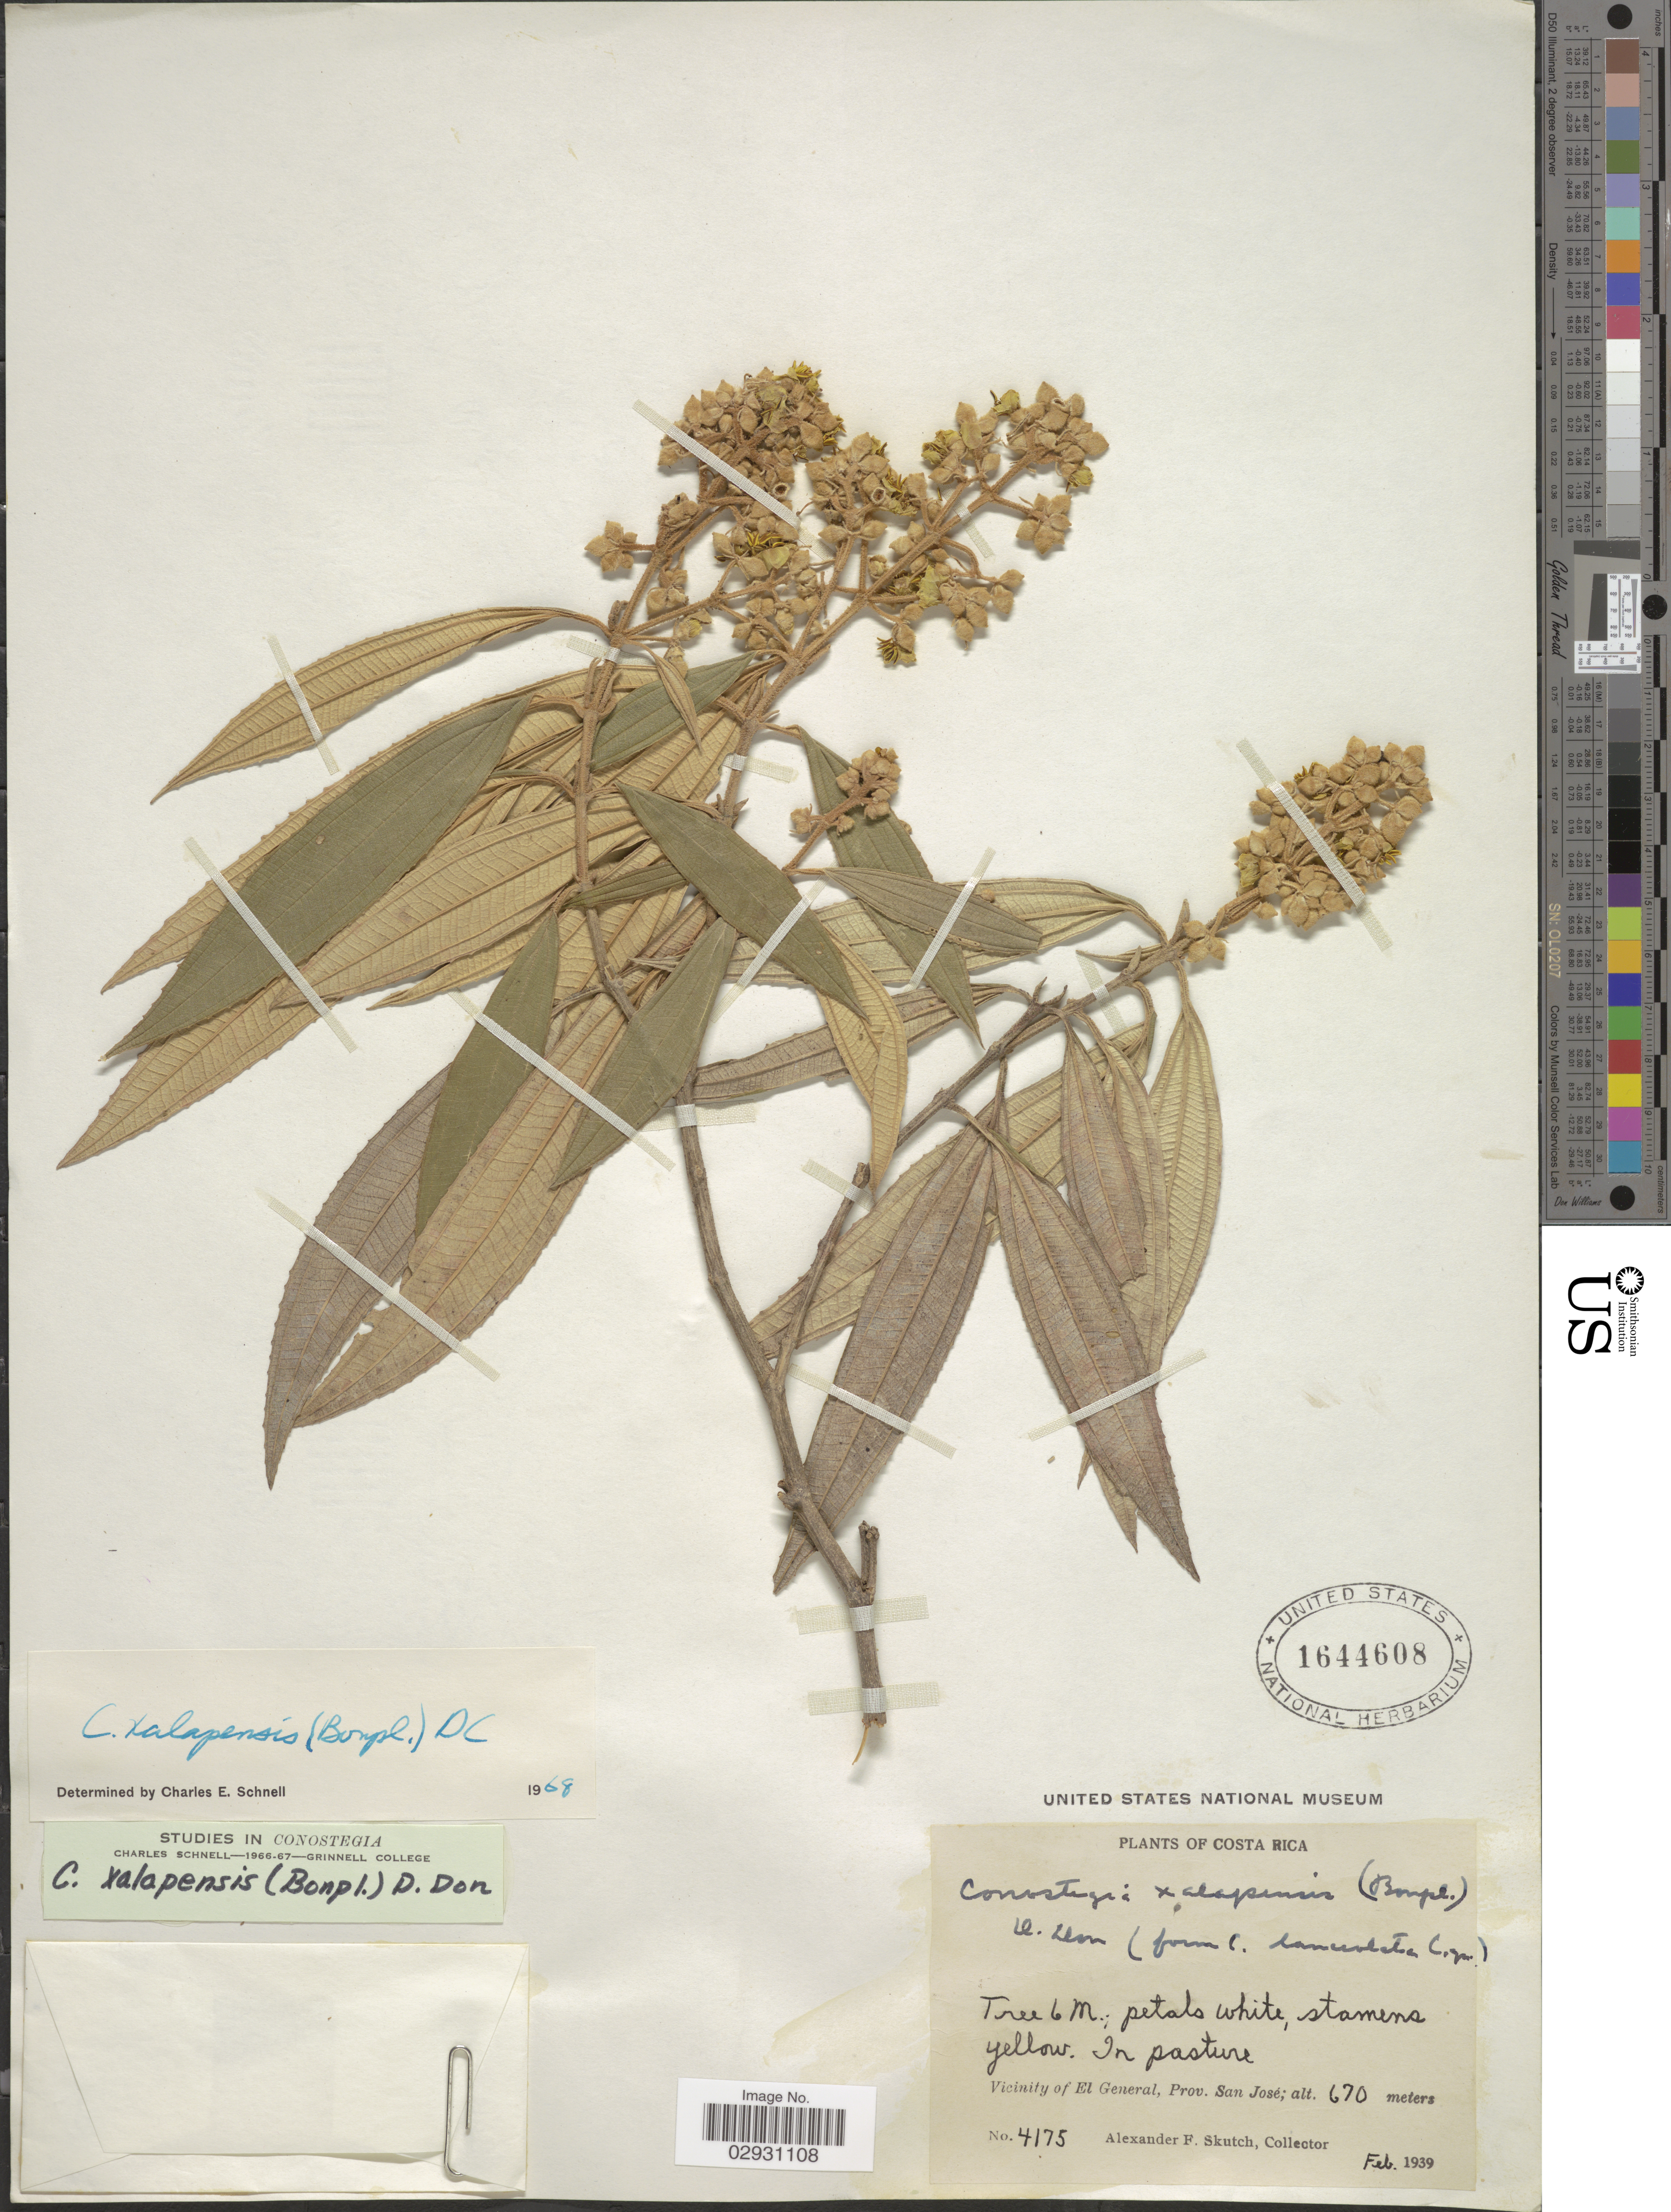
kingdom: Plantae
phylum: Tracheophyta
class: Magnoliopsida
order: Myrtales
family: Melastomataceae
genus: Conostegia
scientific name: Conostegia quadrangularis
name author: Schltdl. ex Steud.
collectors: A. F. Skutch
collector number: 4175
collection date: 1939-02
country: Costa Rica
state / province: San José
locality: Vicinity of El General.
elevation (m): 670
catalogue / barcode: US 1644608